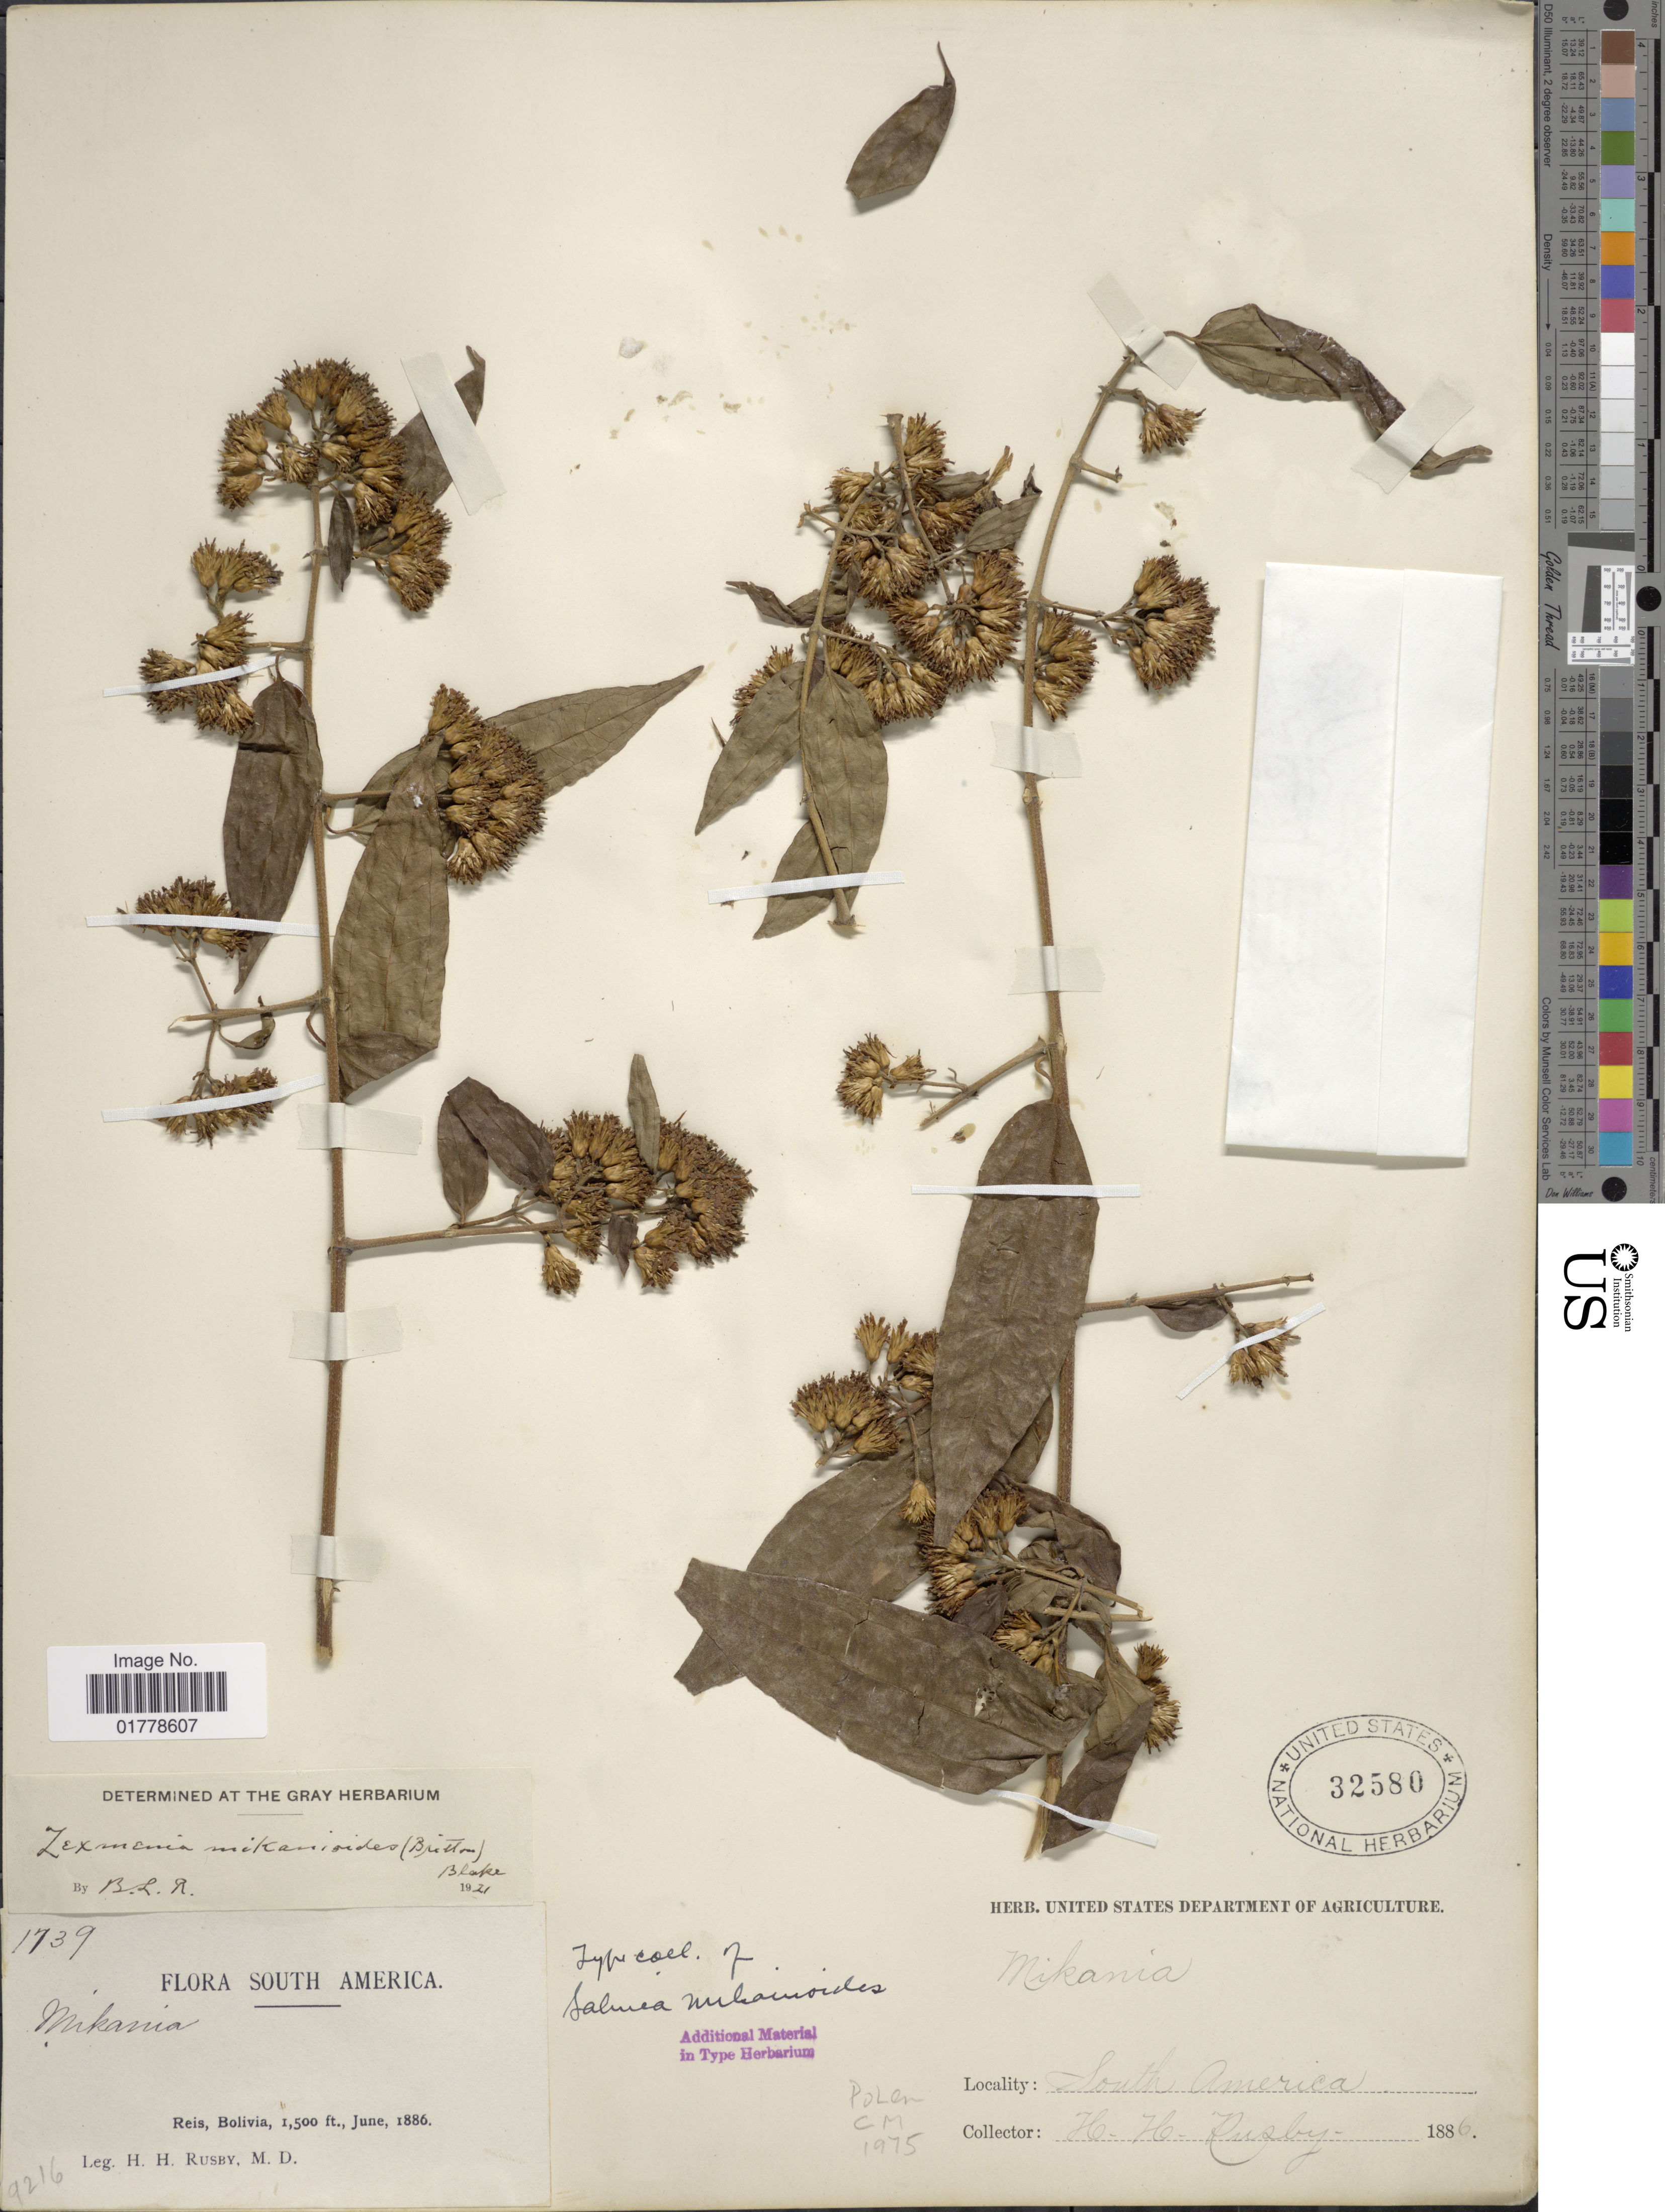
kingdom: Plantae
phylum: Tracheophyta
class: Magnoliopsida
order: Asterales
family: Asteraceae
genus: Oblivia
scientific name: Oblivia mikanioides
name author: (Britton) Strother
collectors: H. H. Rusby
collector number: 1739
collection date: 1886-06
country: Bolivia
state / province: Pando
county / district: Nicolas Suarez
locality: Reis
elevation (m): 457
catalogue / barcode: US 32580